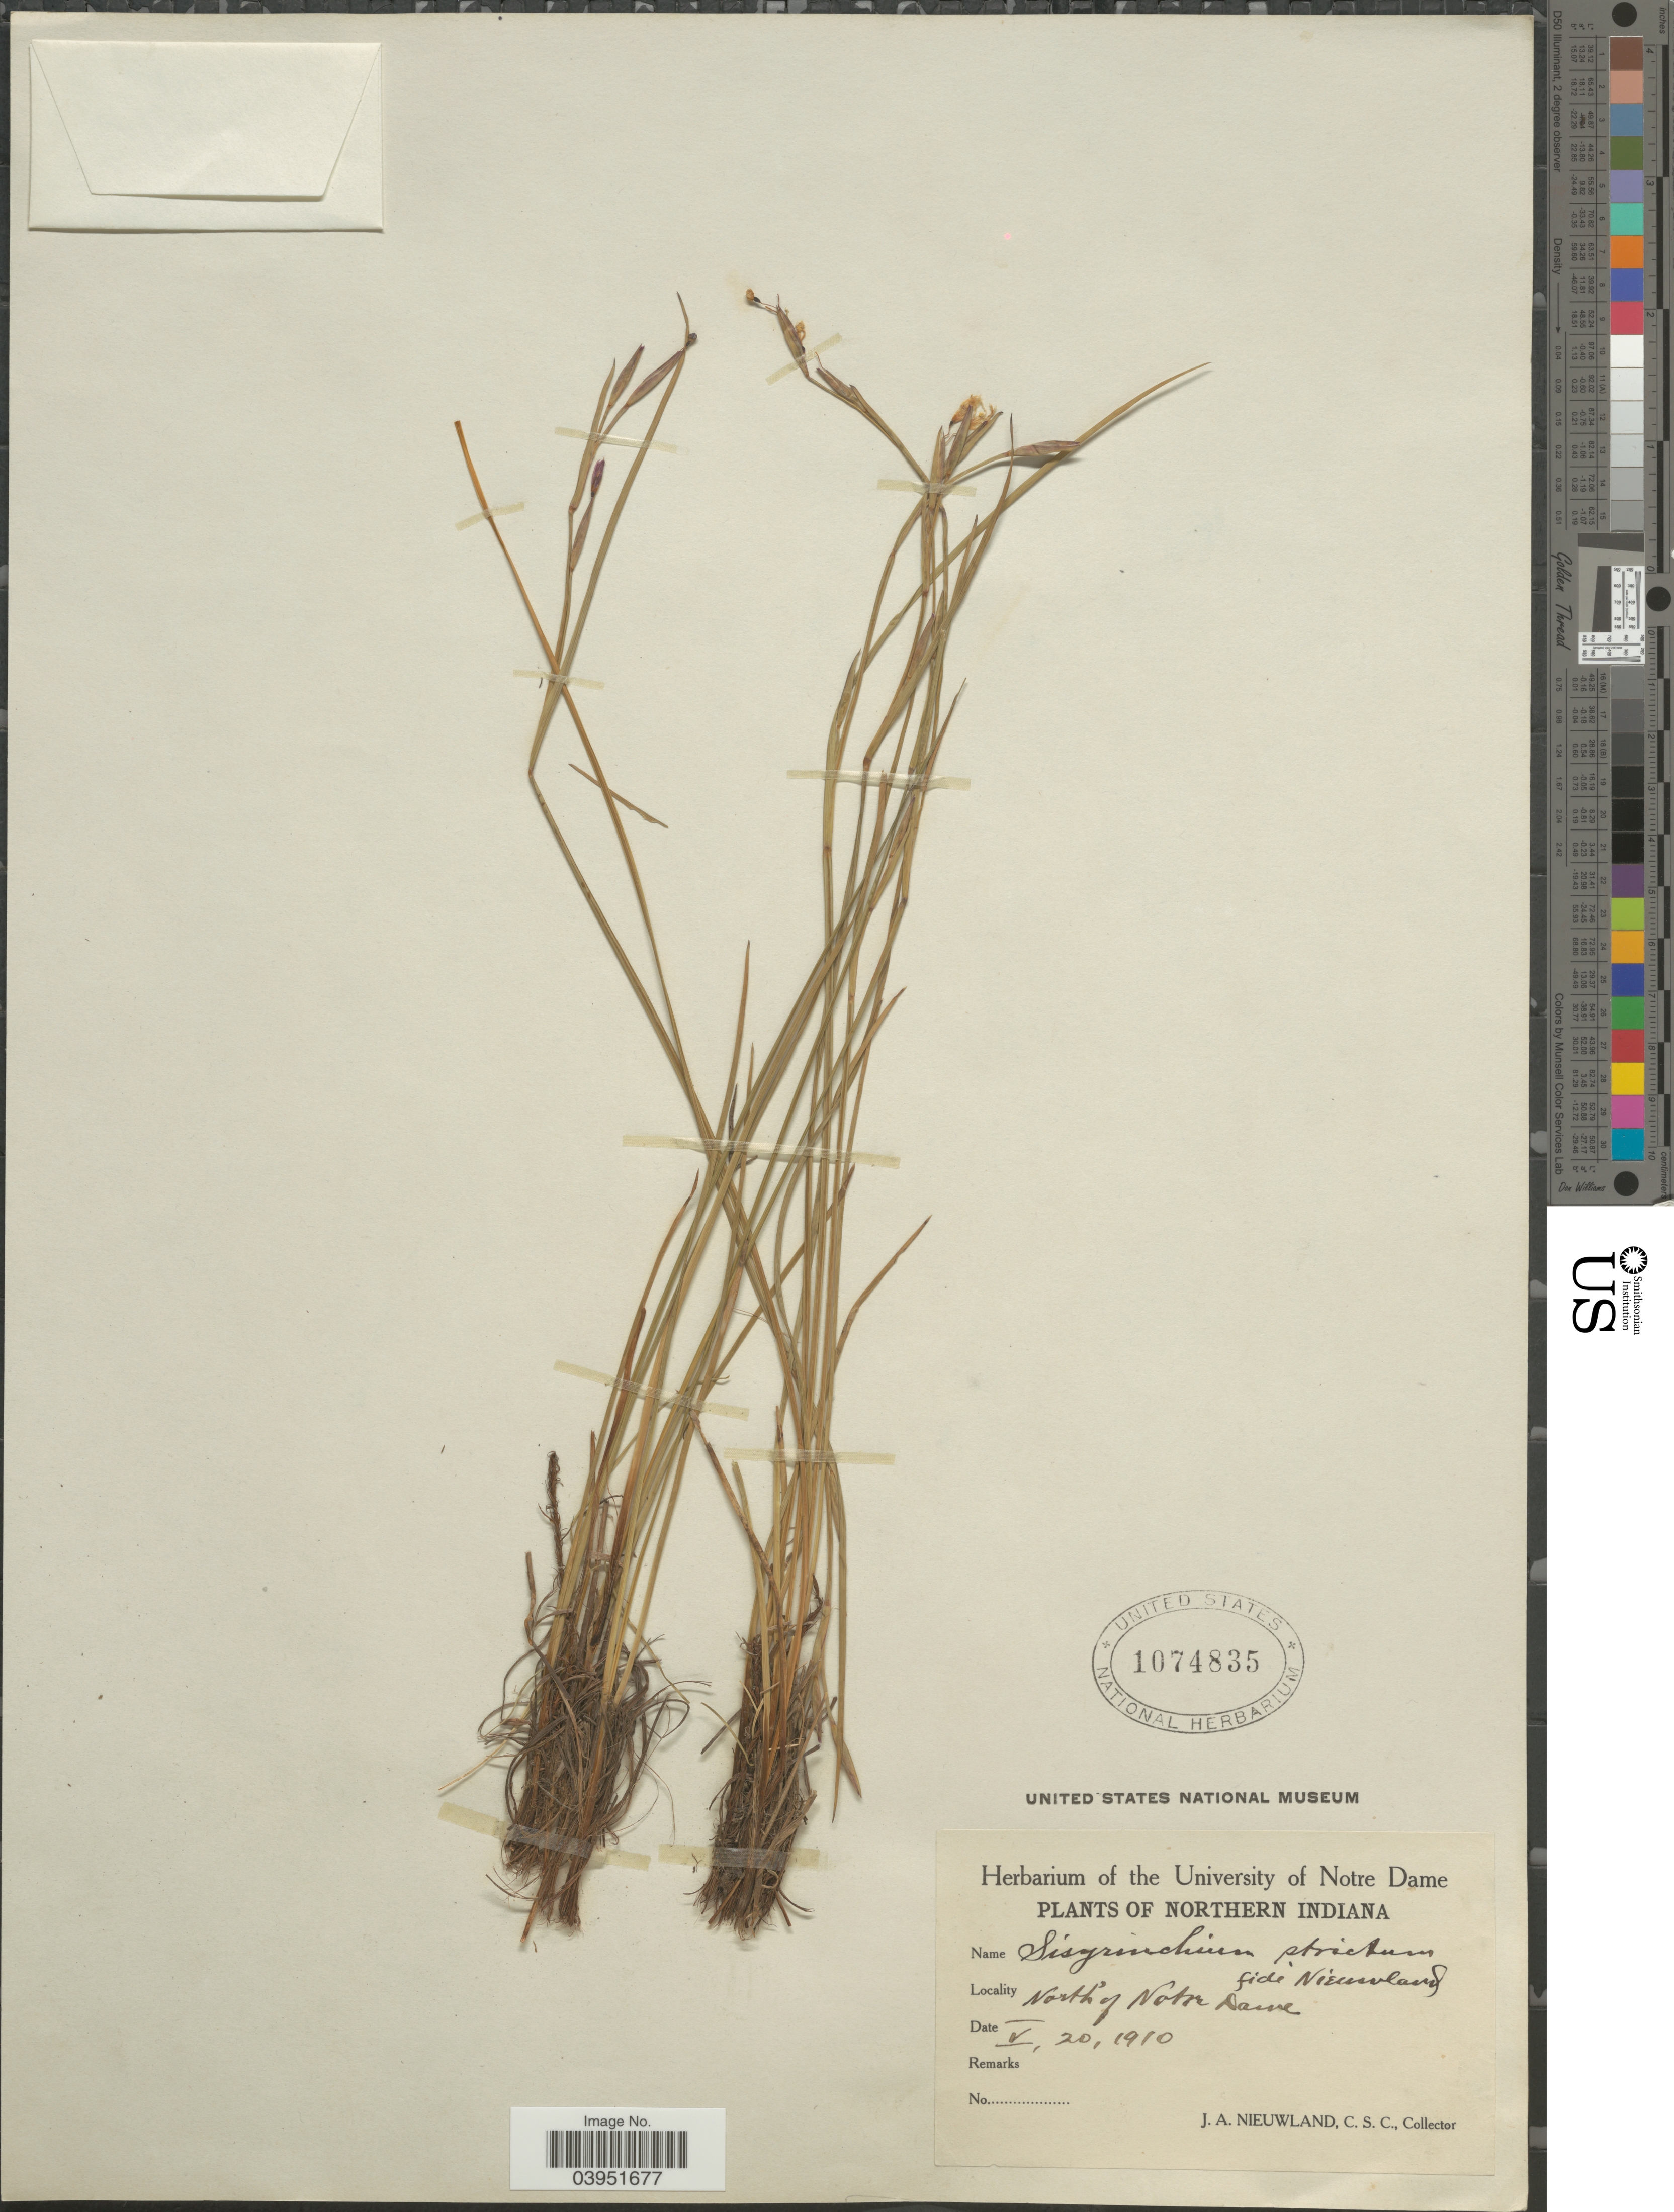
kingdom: Plantae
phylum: Tracheophyta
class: Liliopsida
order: Asparagales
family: Iridaceae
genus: Sisyrinchium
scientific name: Sisyrinchium strictum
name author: E.P. Bicknell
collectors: J. A. Nieuwland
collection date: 1910-05-20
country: United States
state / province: Indiana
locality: Northern Indiana. North of Notre Dame.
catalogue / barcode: US 1074835